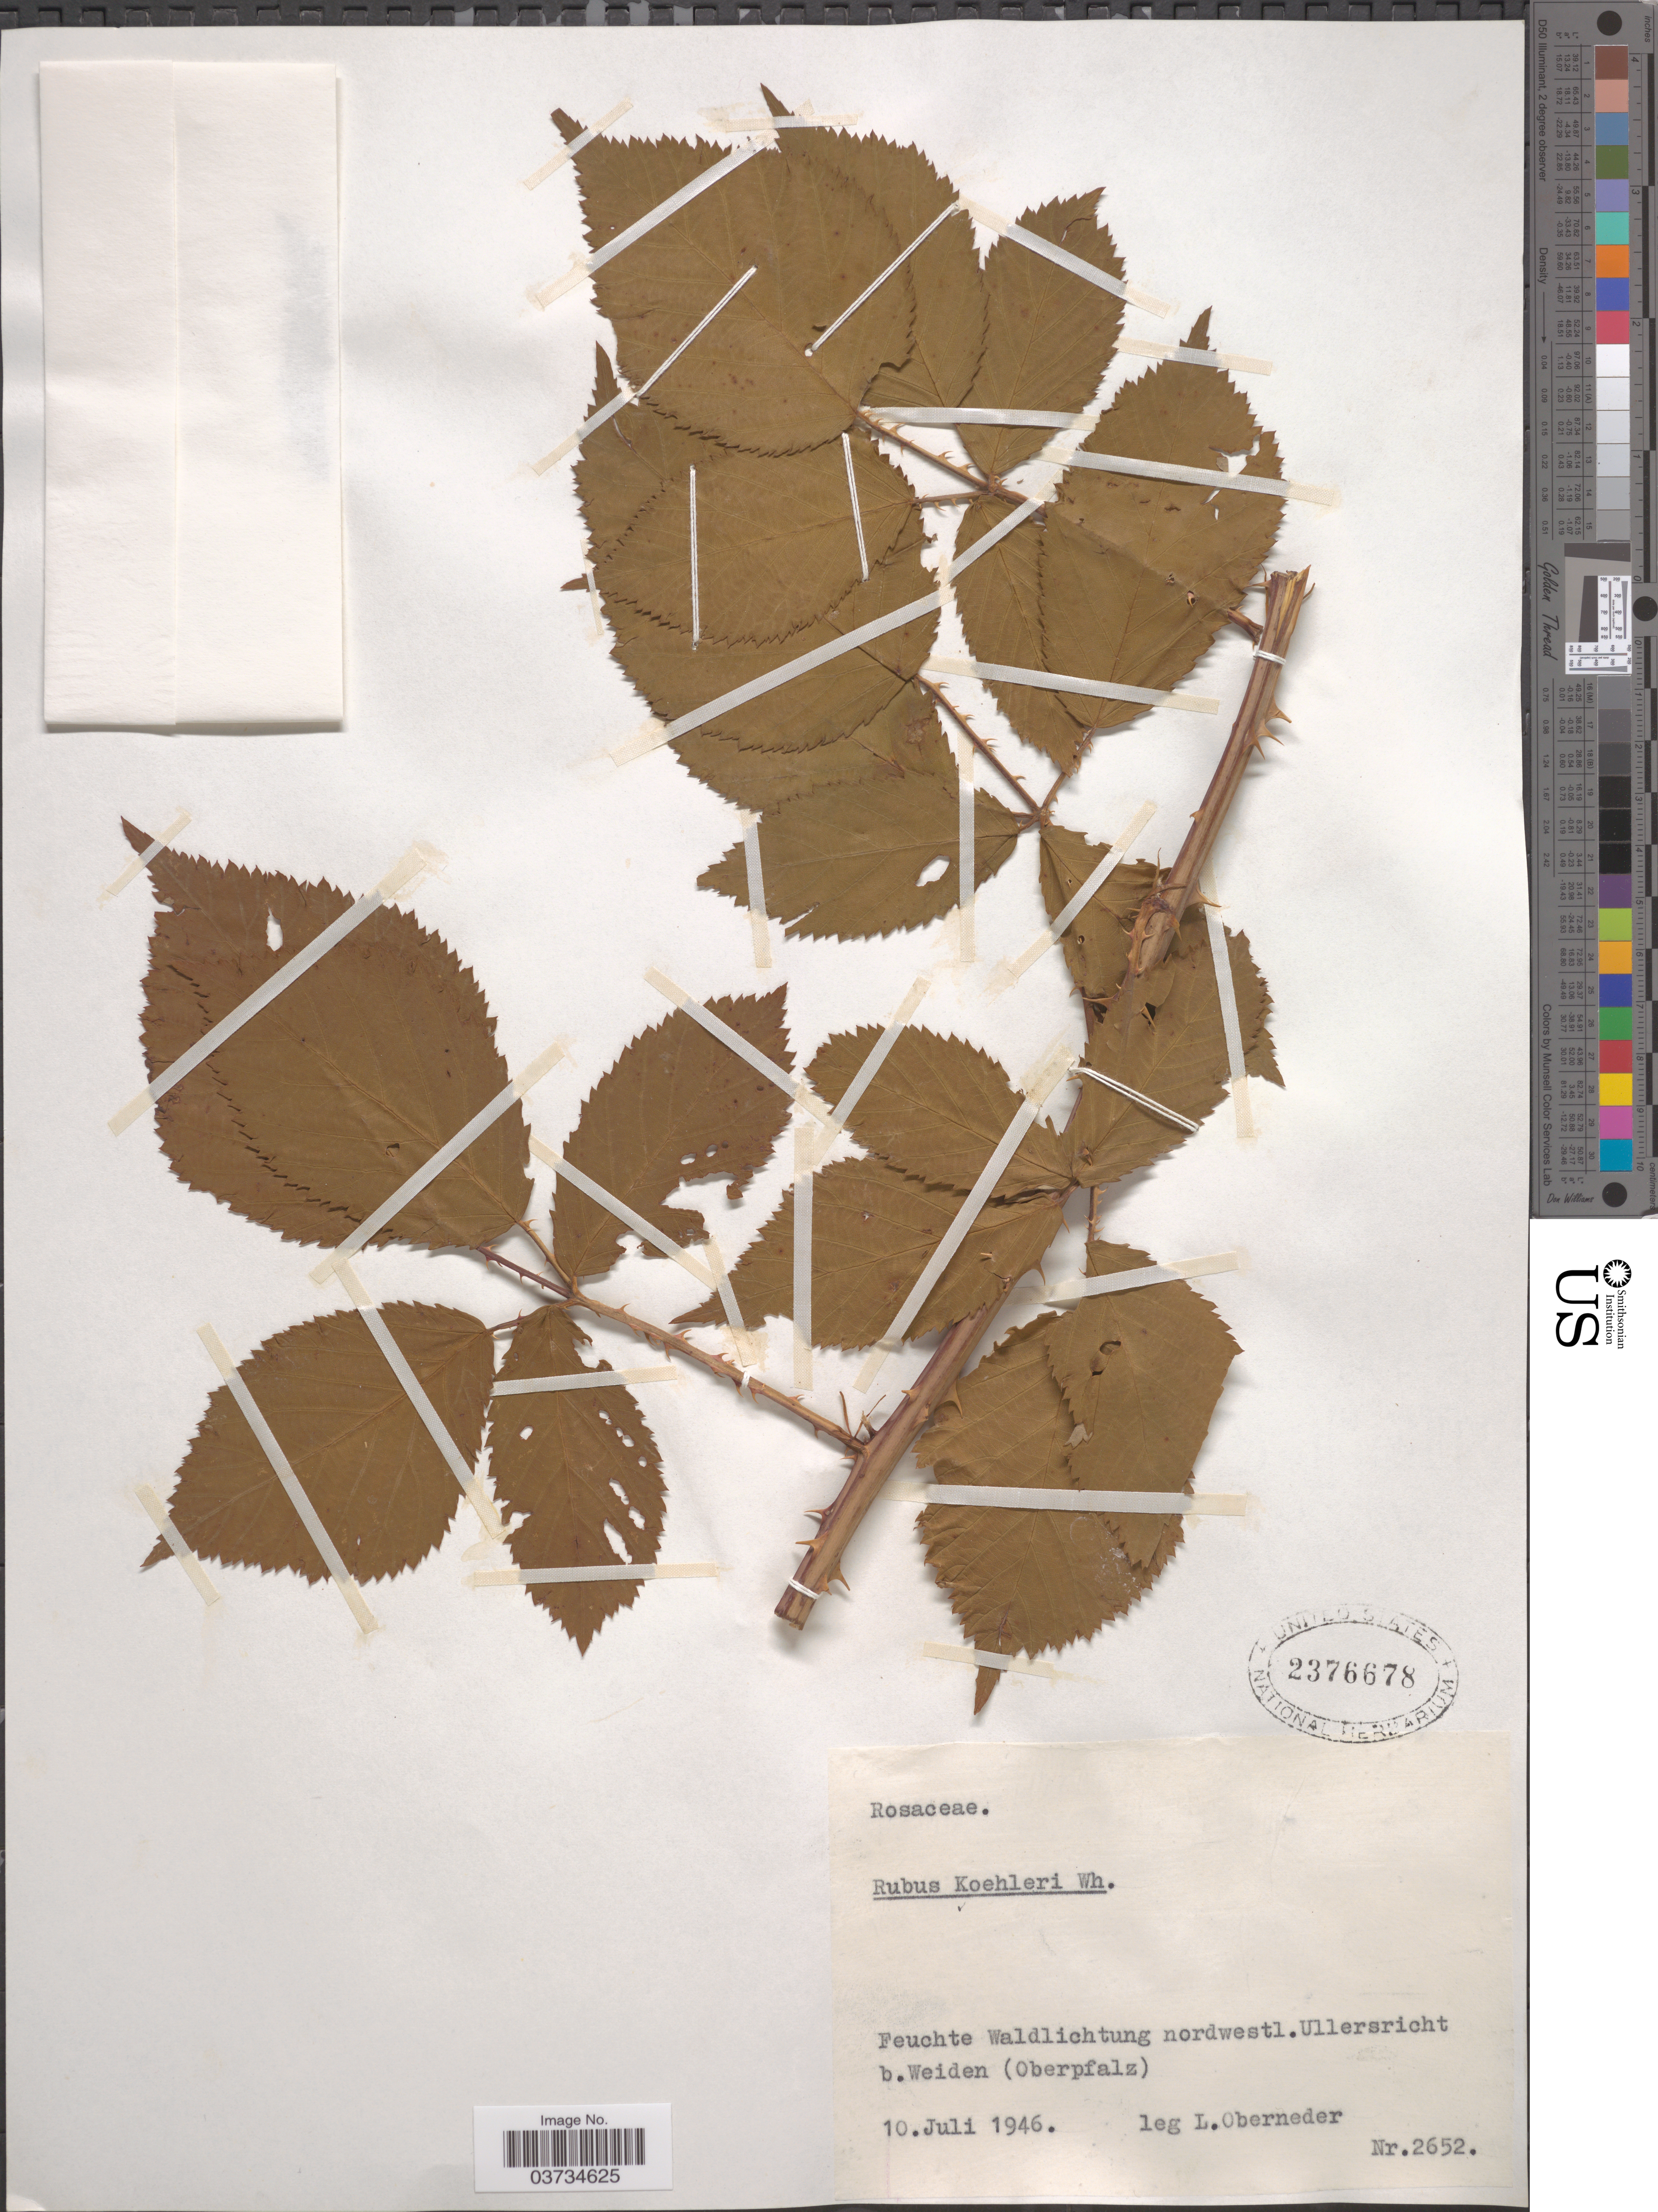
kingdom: Plantae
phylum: Tracheophyta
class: Magnoliopsida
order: Rosales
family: Rosaceae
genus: Rubus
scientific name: Rubus koehleri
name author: Weihe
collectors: L. Oberneder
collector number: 2652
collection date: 1946-07-10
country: Germany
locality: Feuchte Waldlichtung nordwestl. Ullersricht b. Weiden (Oberpfalz).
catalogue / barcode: US 2376678